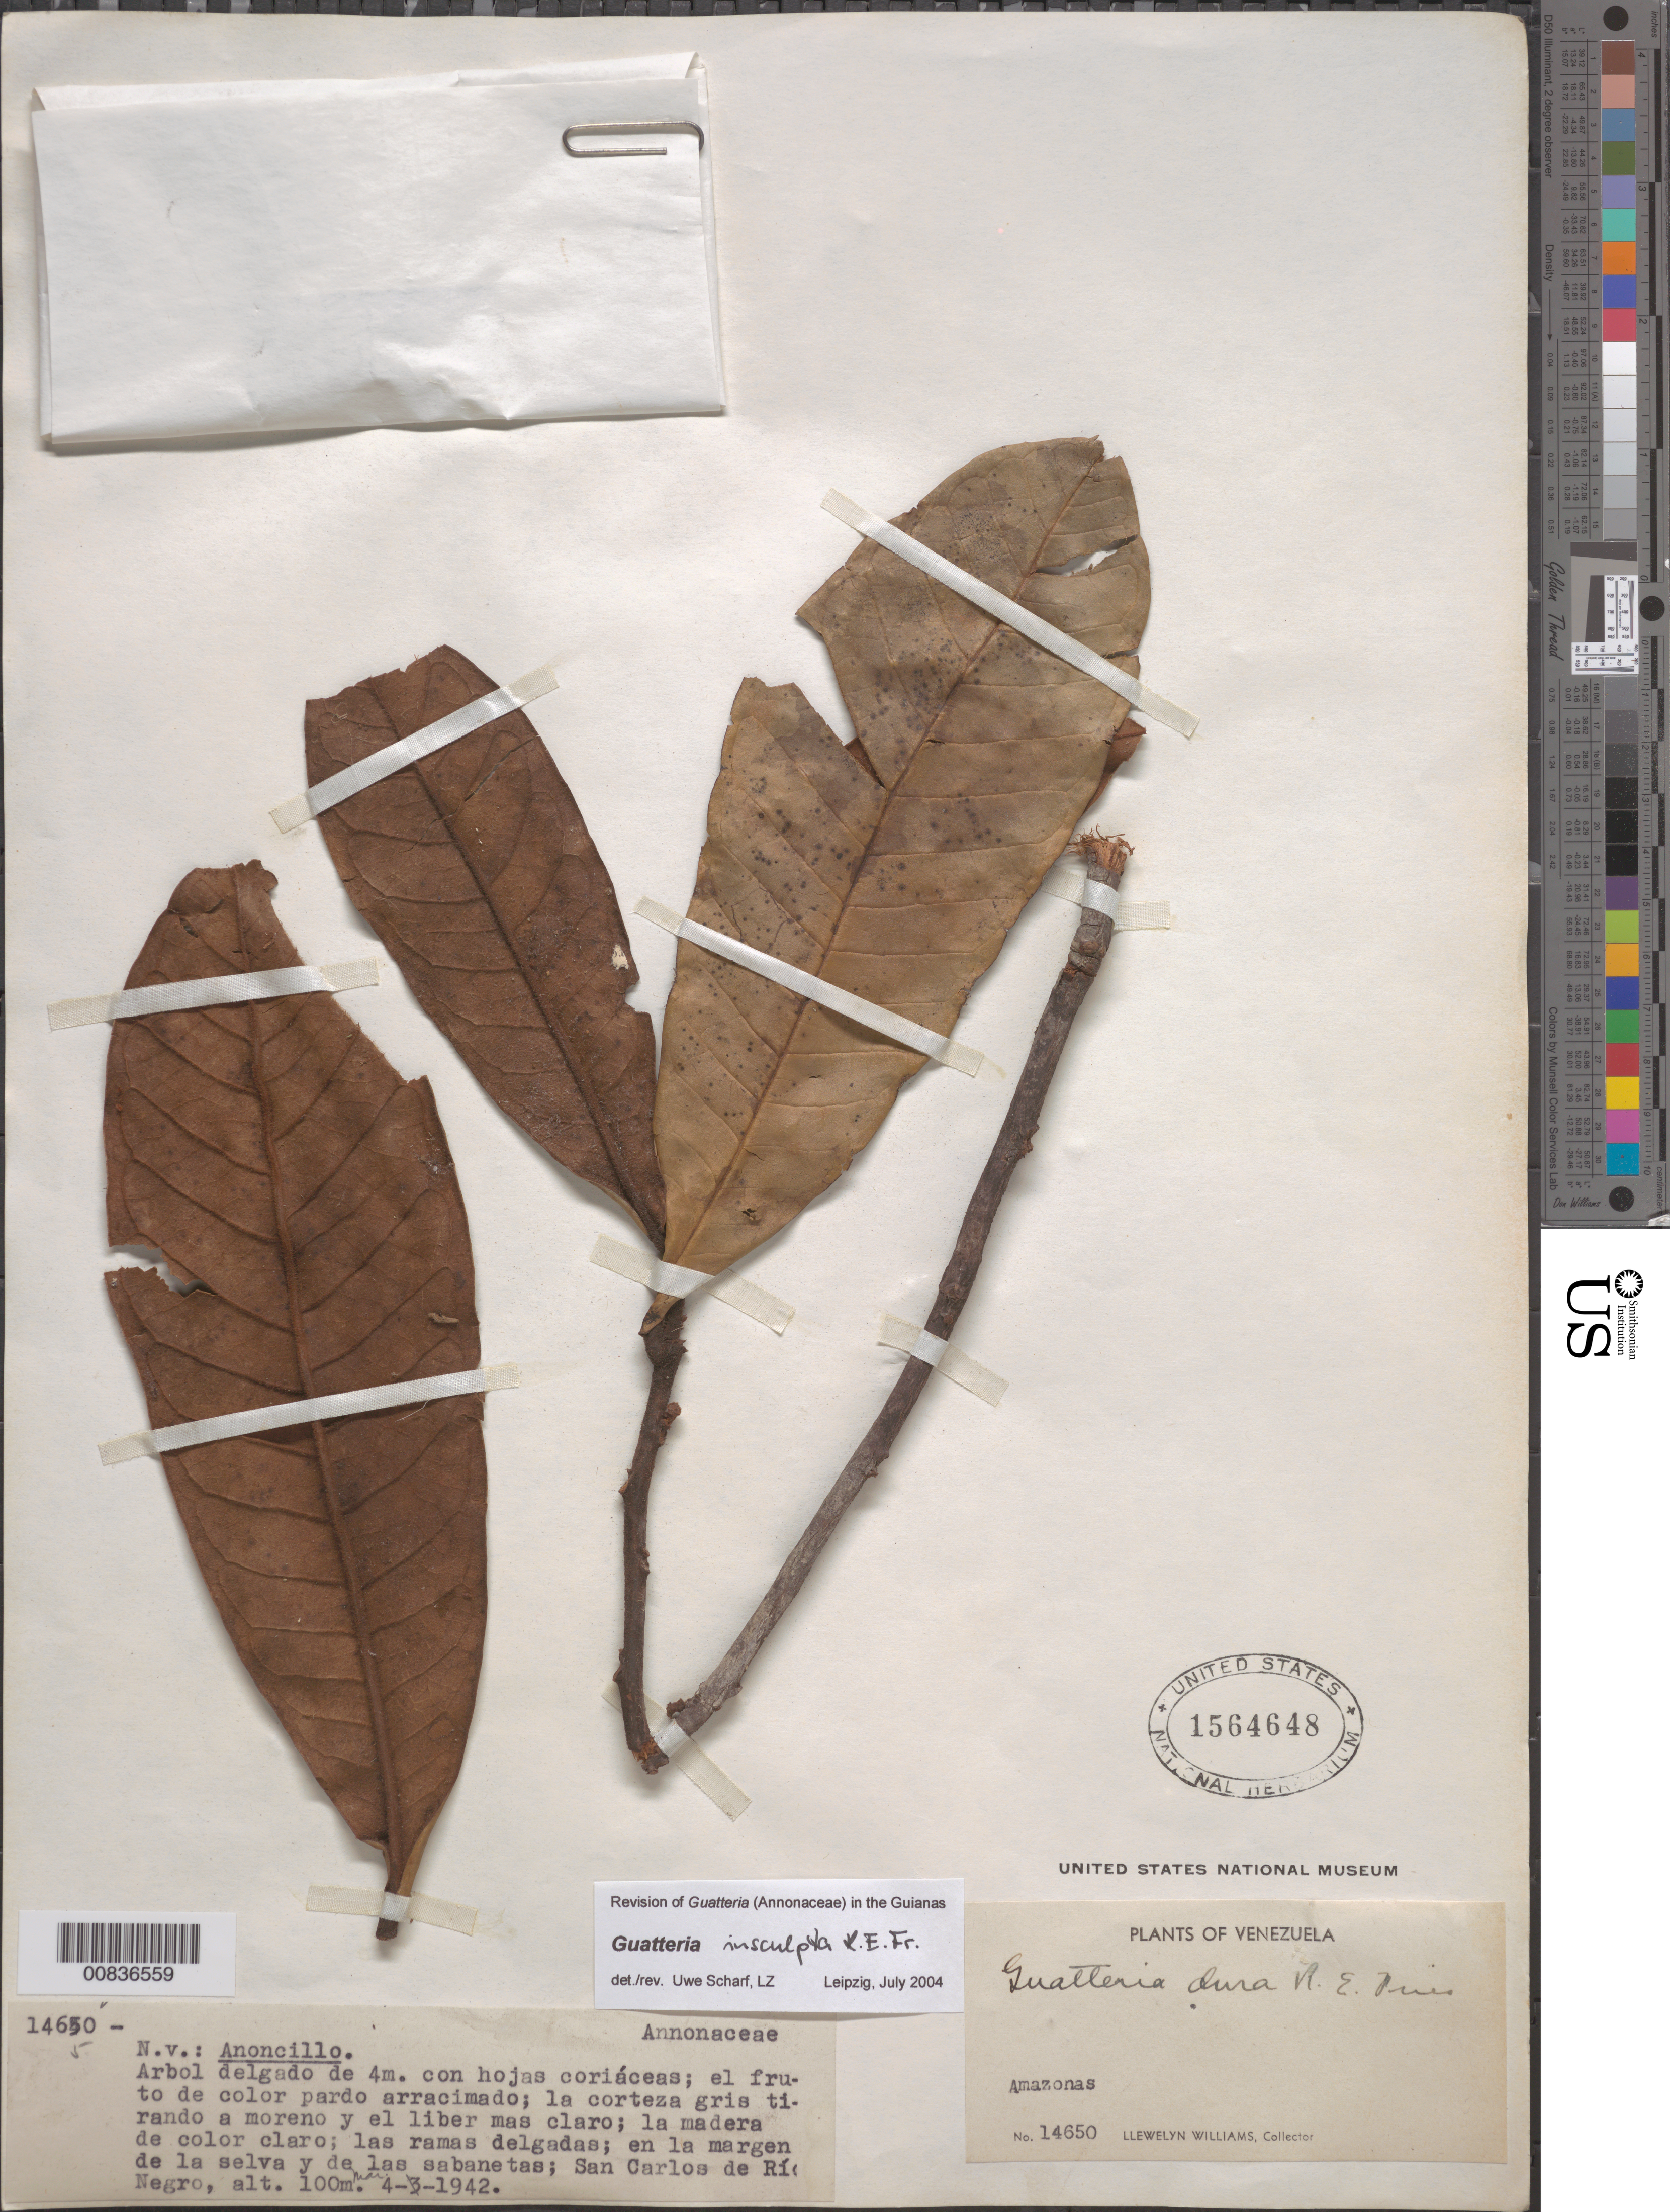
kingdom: Plantae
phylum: Tracheophyta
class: Magnoliopsida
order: Magnoliales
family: Annonaceae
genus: Guatteria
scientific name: Guatteria insculpta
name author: R.E. Fr.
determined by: Scharf, U.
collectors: Ll. Williams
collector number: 14650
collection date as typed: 4-Mar-42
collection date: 1942-03-04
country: Venezuela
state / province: Amazonas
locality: San Carlos de Río Negro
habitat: Edges of woods and savanna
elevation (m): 100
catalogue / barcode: US 1564648